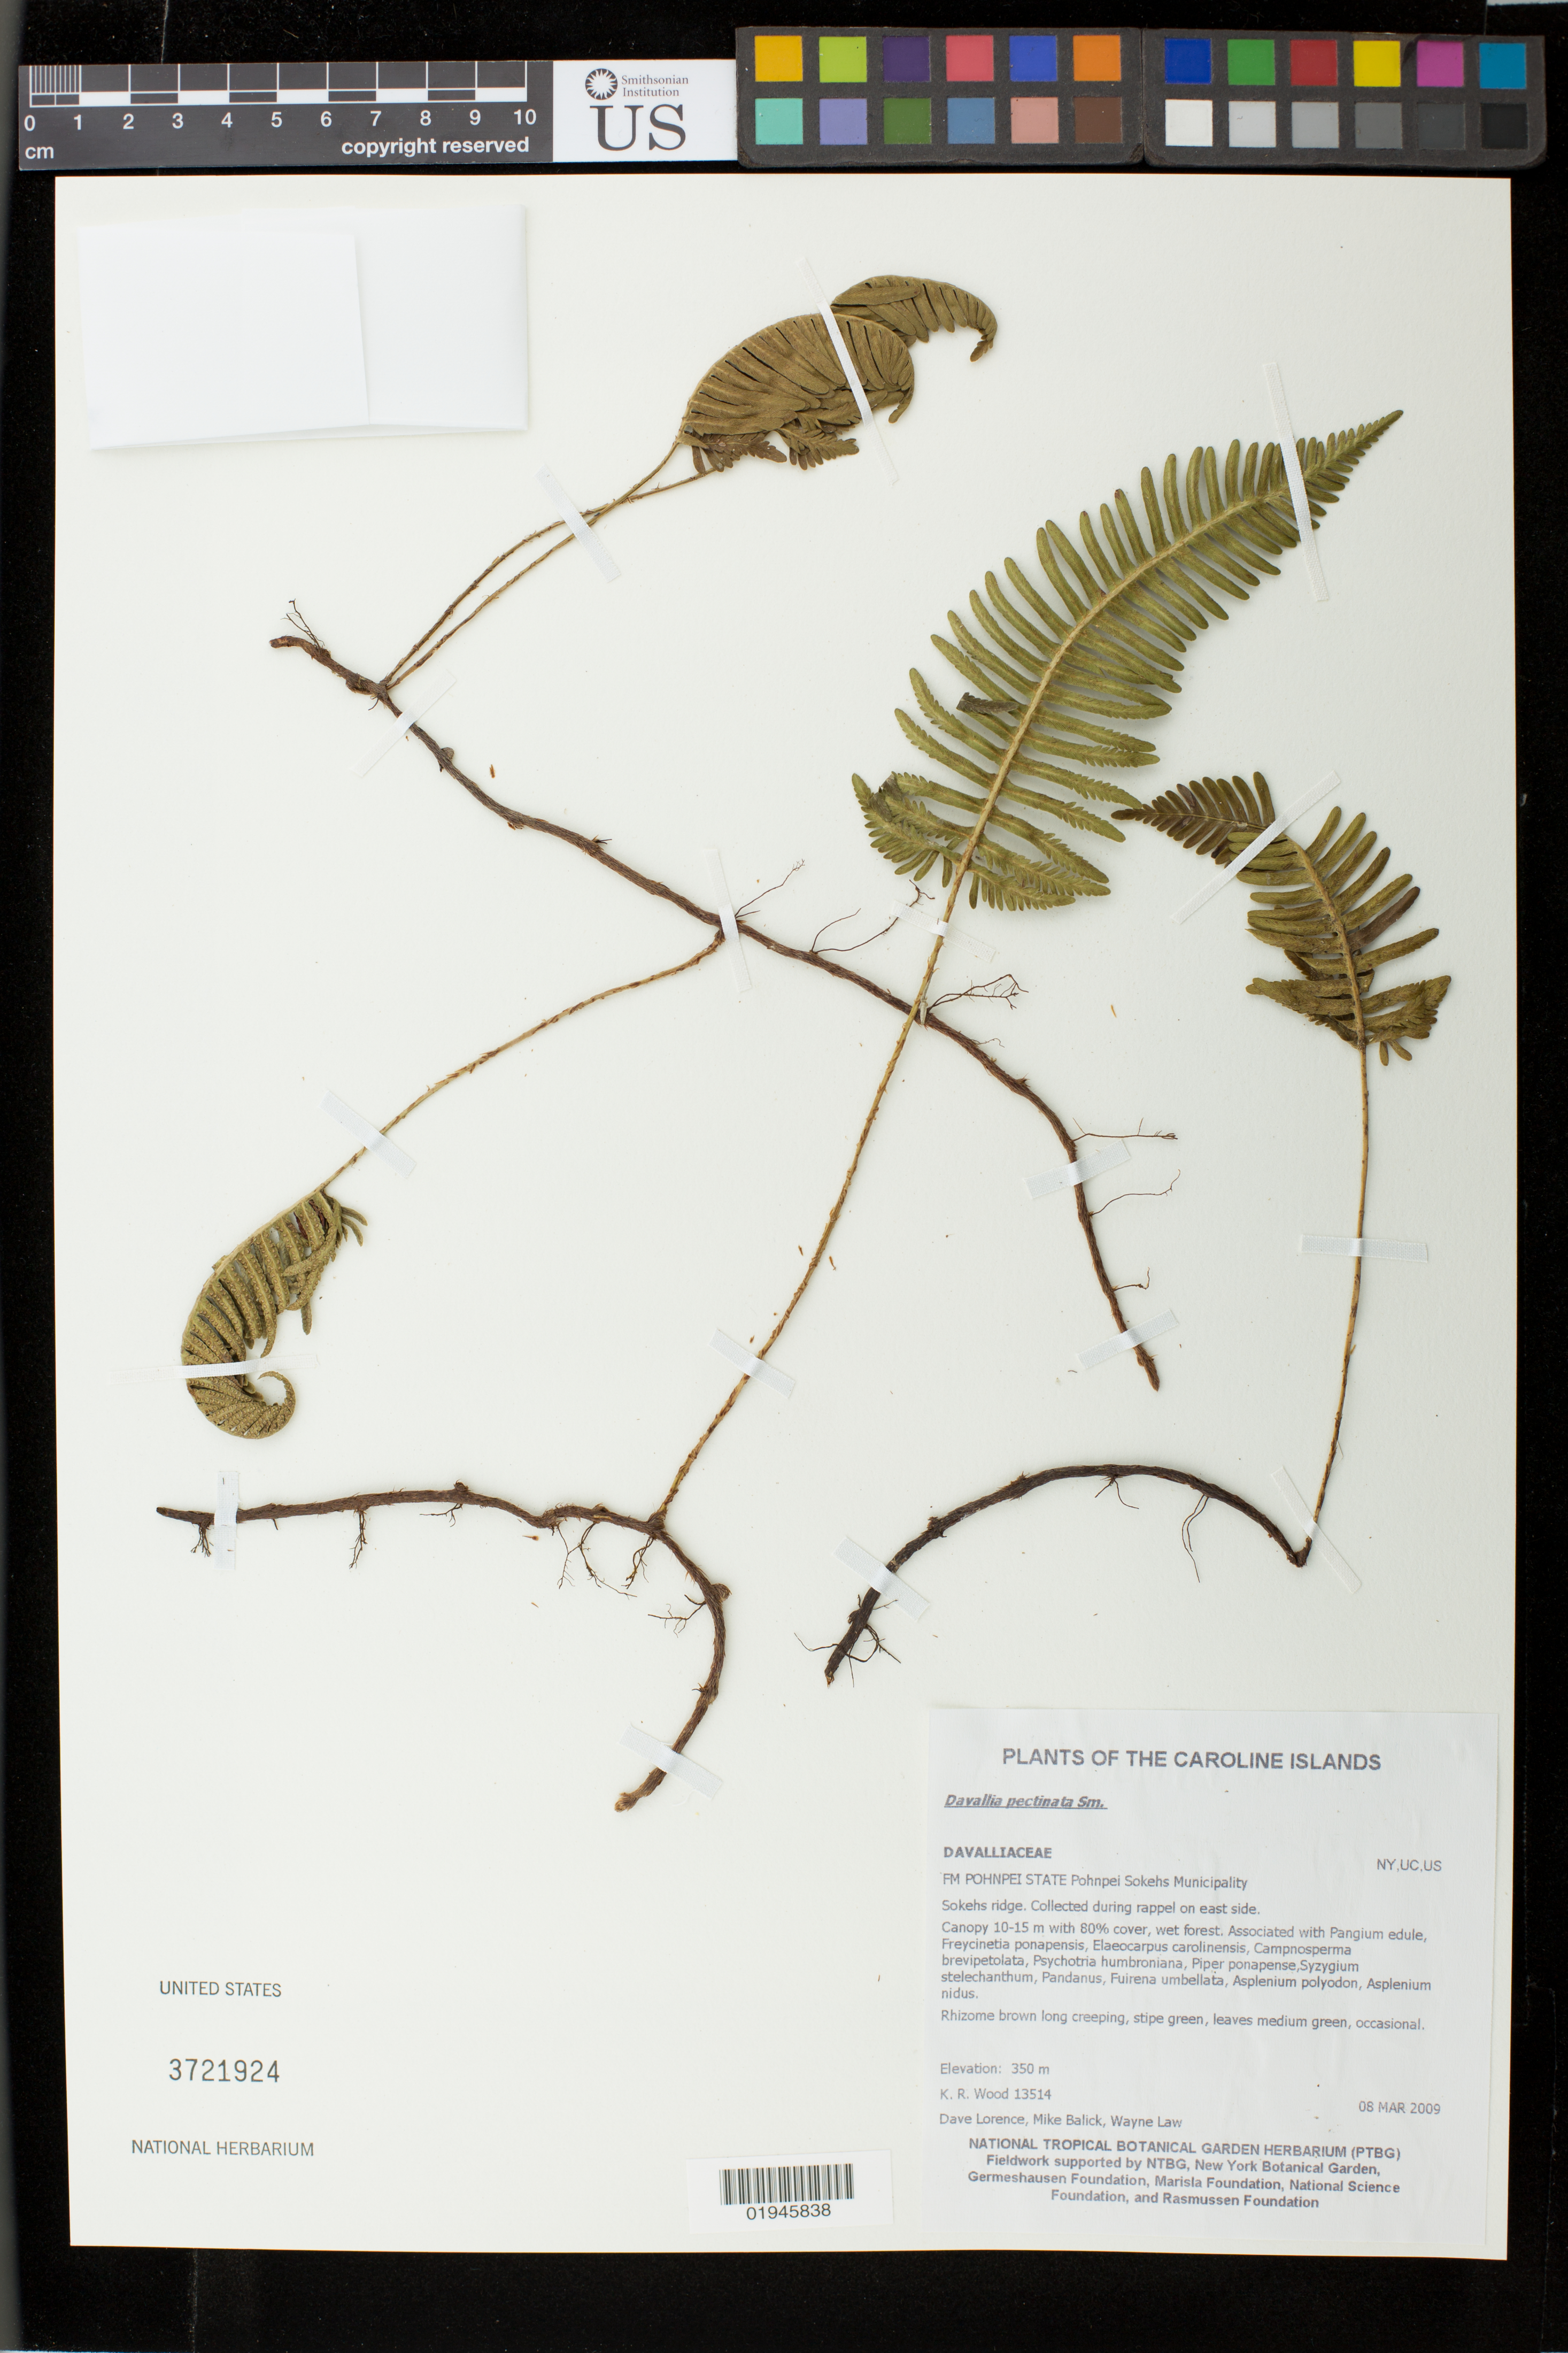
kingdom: Plantae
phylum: Tracheophyta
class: Polypodiopsida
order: Polypodiales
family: Davalliaceae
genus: Davallia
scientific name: Davallia pectinata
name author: Sm.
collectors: K. R. Wood, D. Lorence, M. Balick & W. Law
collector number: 13514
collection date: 2009-03-08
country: Micronesia, Federated States of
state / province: Pohnpei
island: Pohnpei [Ponape]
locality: Sokehs District, Sokehs Ridge, rappel on east side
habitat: Wet forest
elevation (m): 350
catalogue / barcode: US 3721924